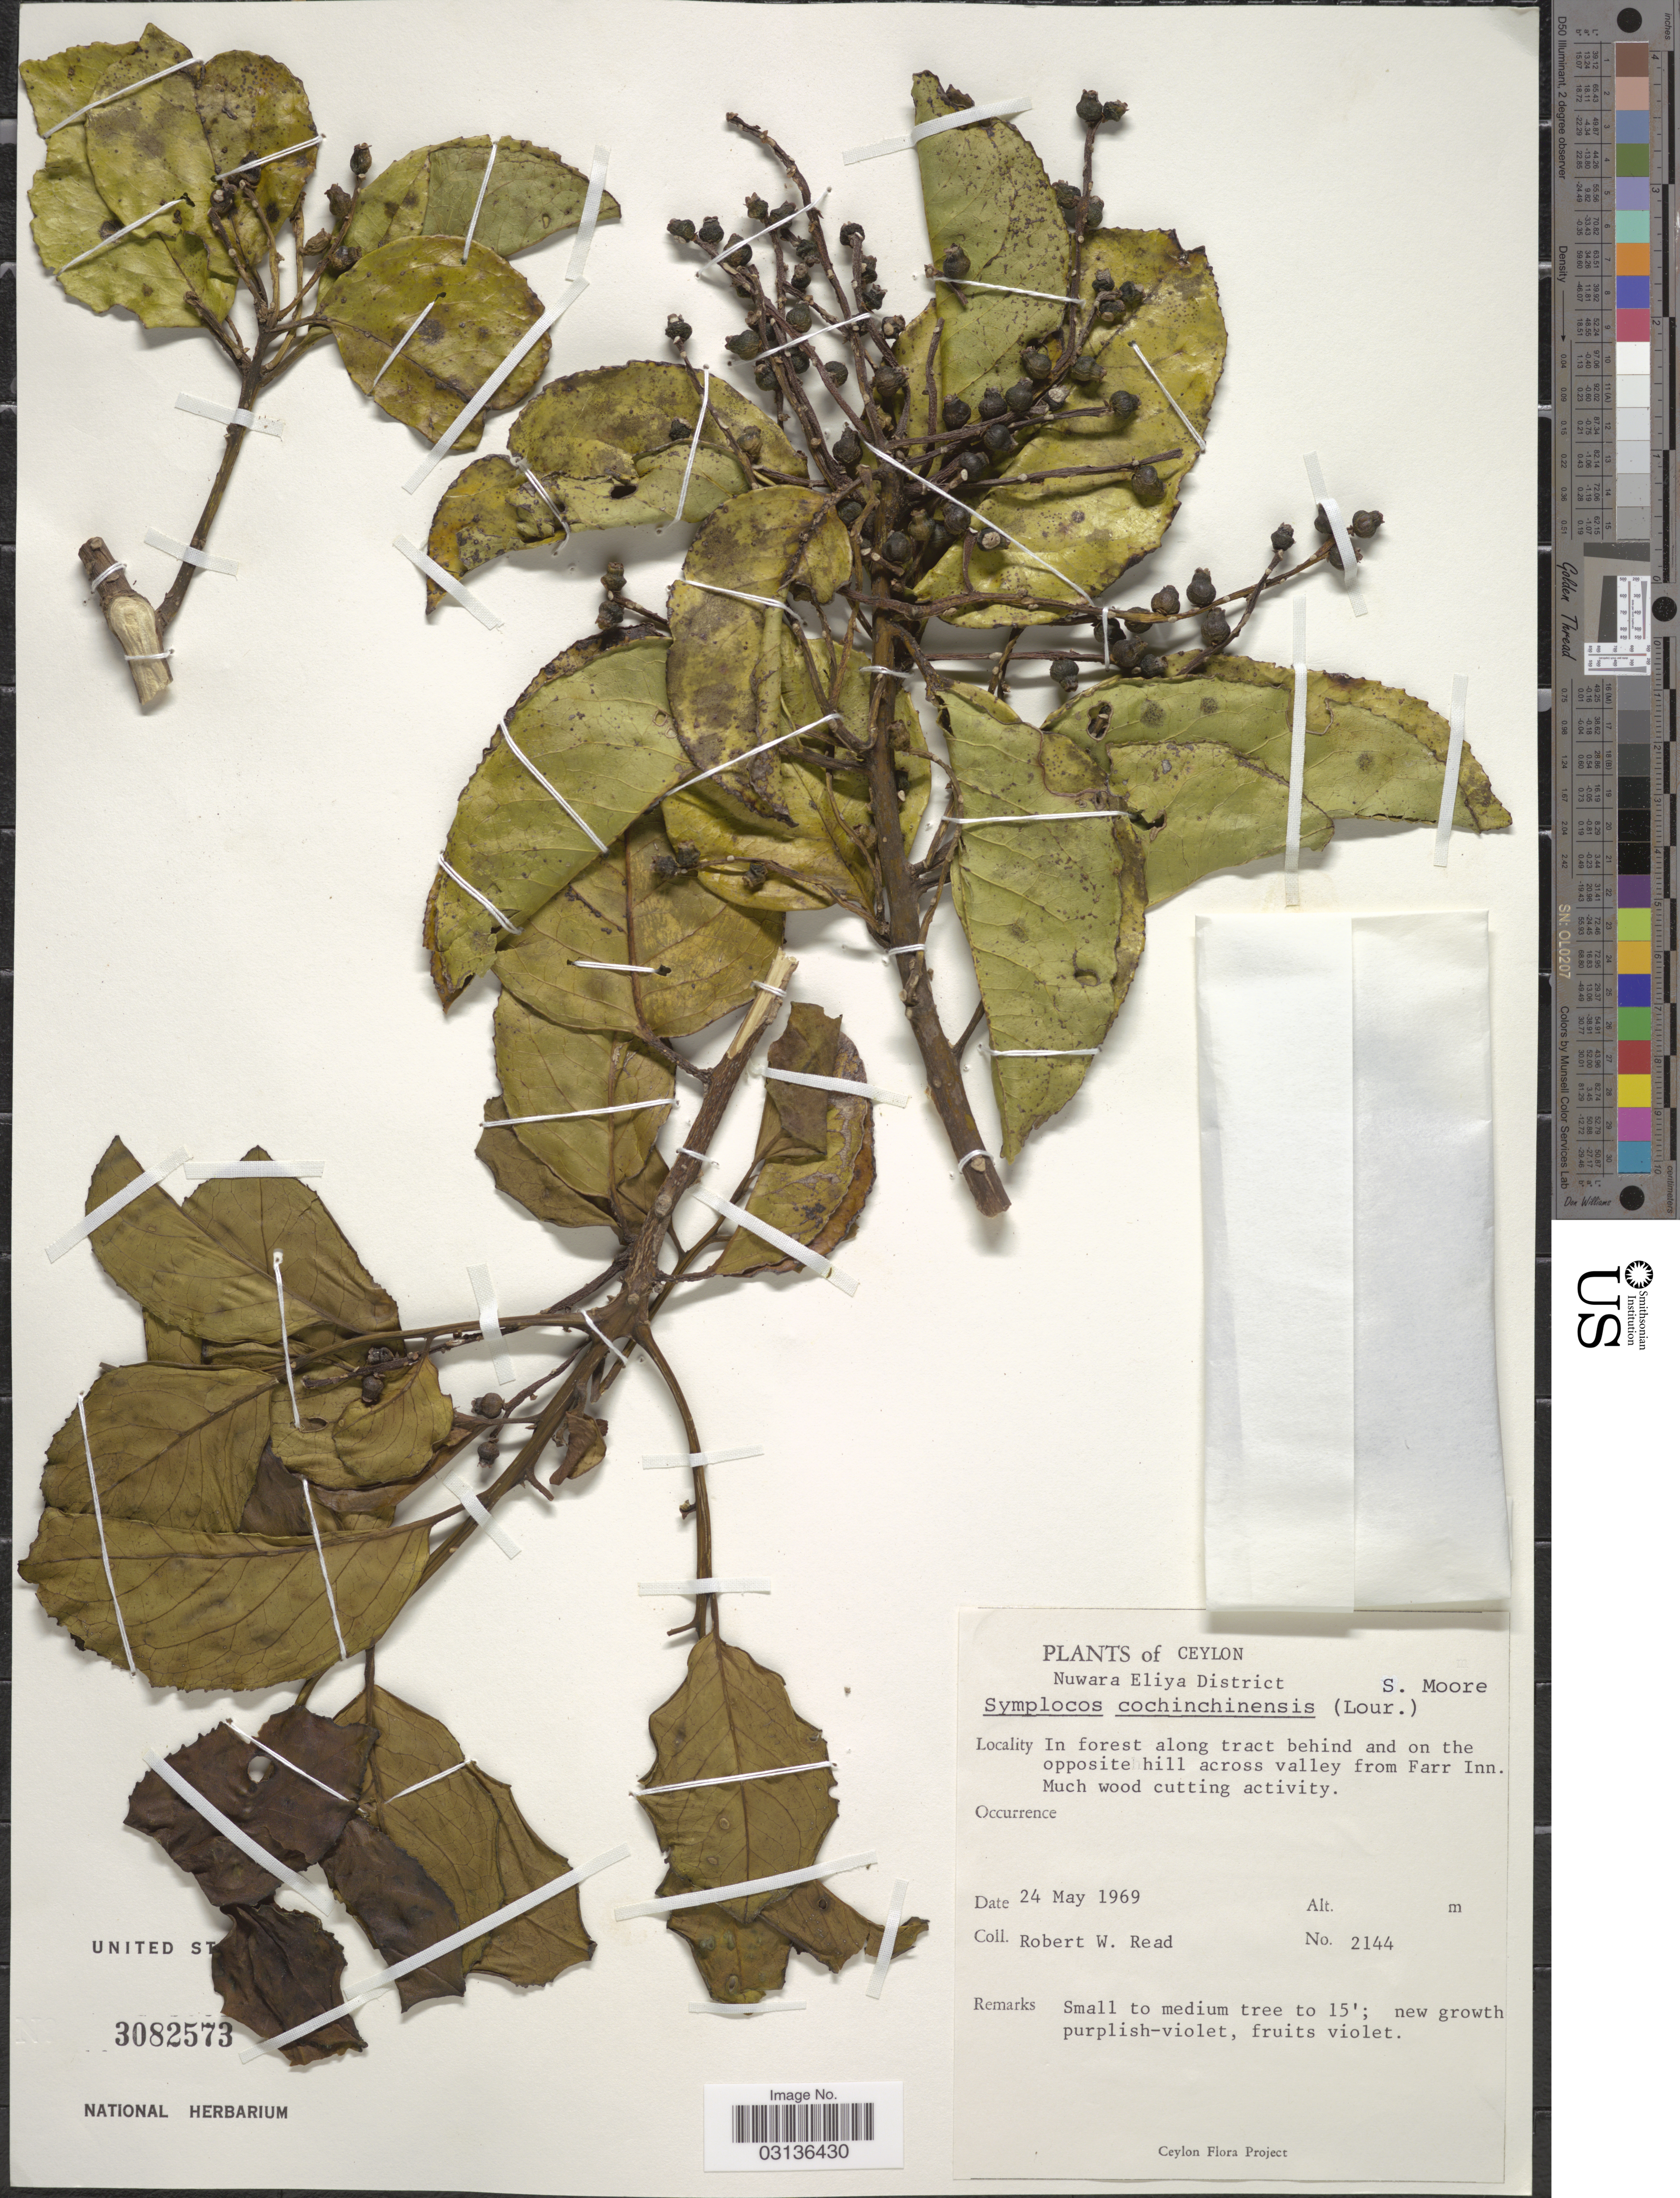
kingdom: Plantae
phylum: Tracheophyta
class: Magnoliopsida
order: Ericales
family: Symplocaceae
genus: Symplocos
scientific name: Symplocos cochinchinensis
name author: (Lour.) S. Moore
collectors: R. W. Read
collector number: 2144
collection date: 1969-05-24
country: Sri Lanka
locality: Ceylon. Nuwara Eliya District. In forest along tract behind and on the opposite hill across valley from Farr Inn.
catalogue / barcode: US 3082573